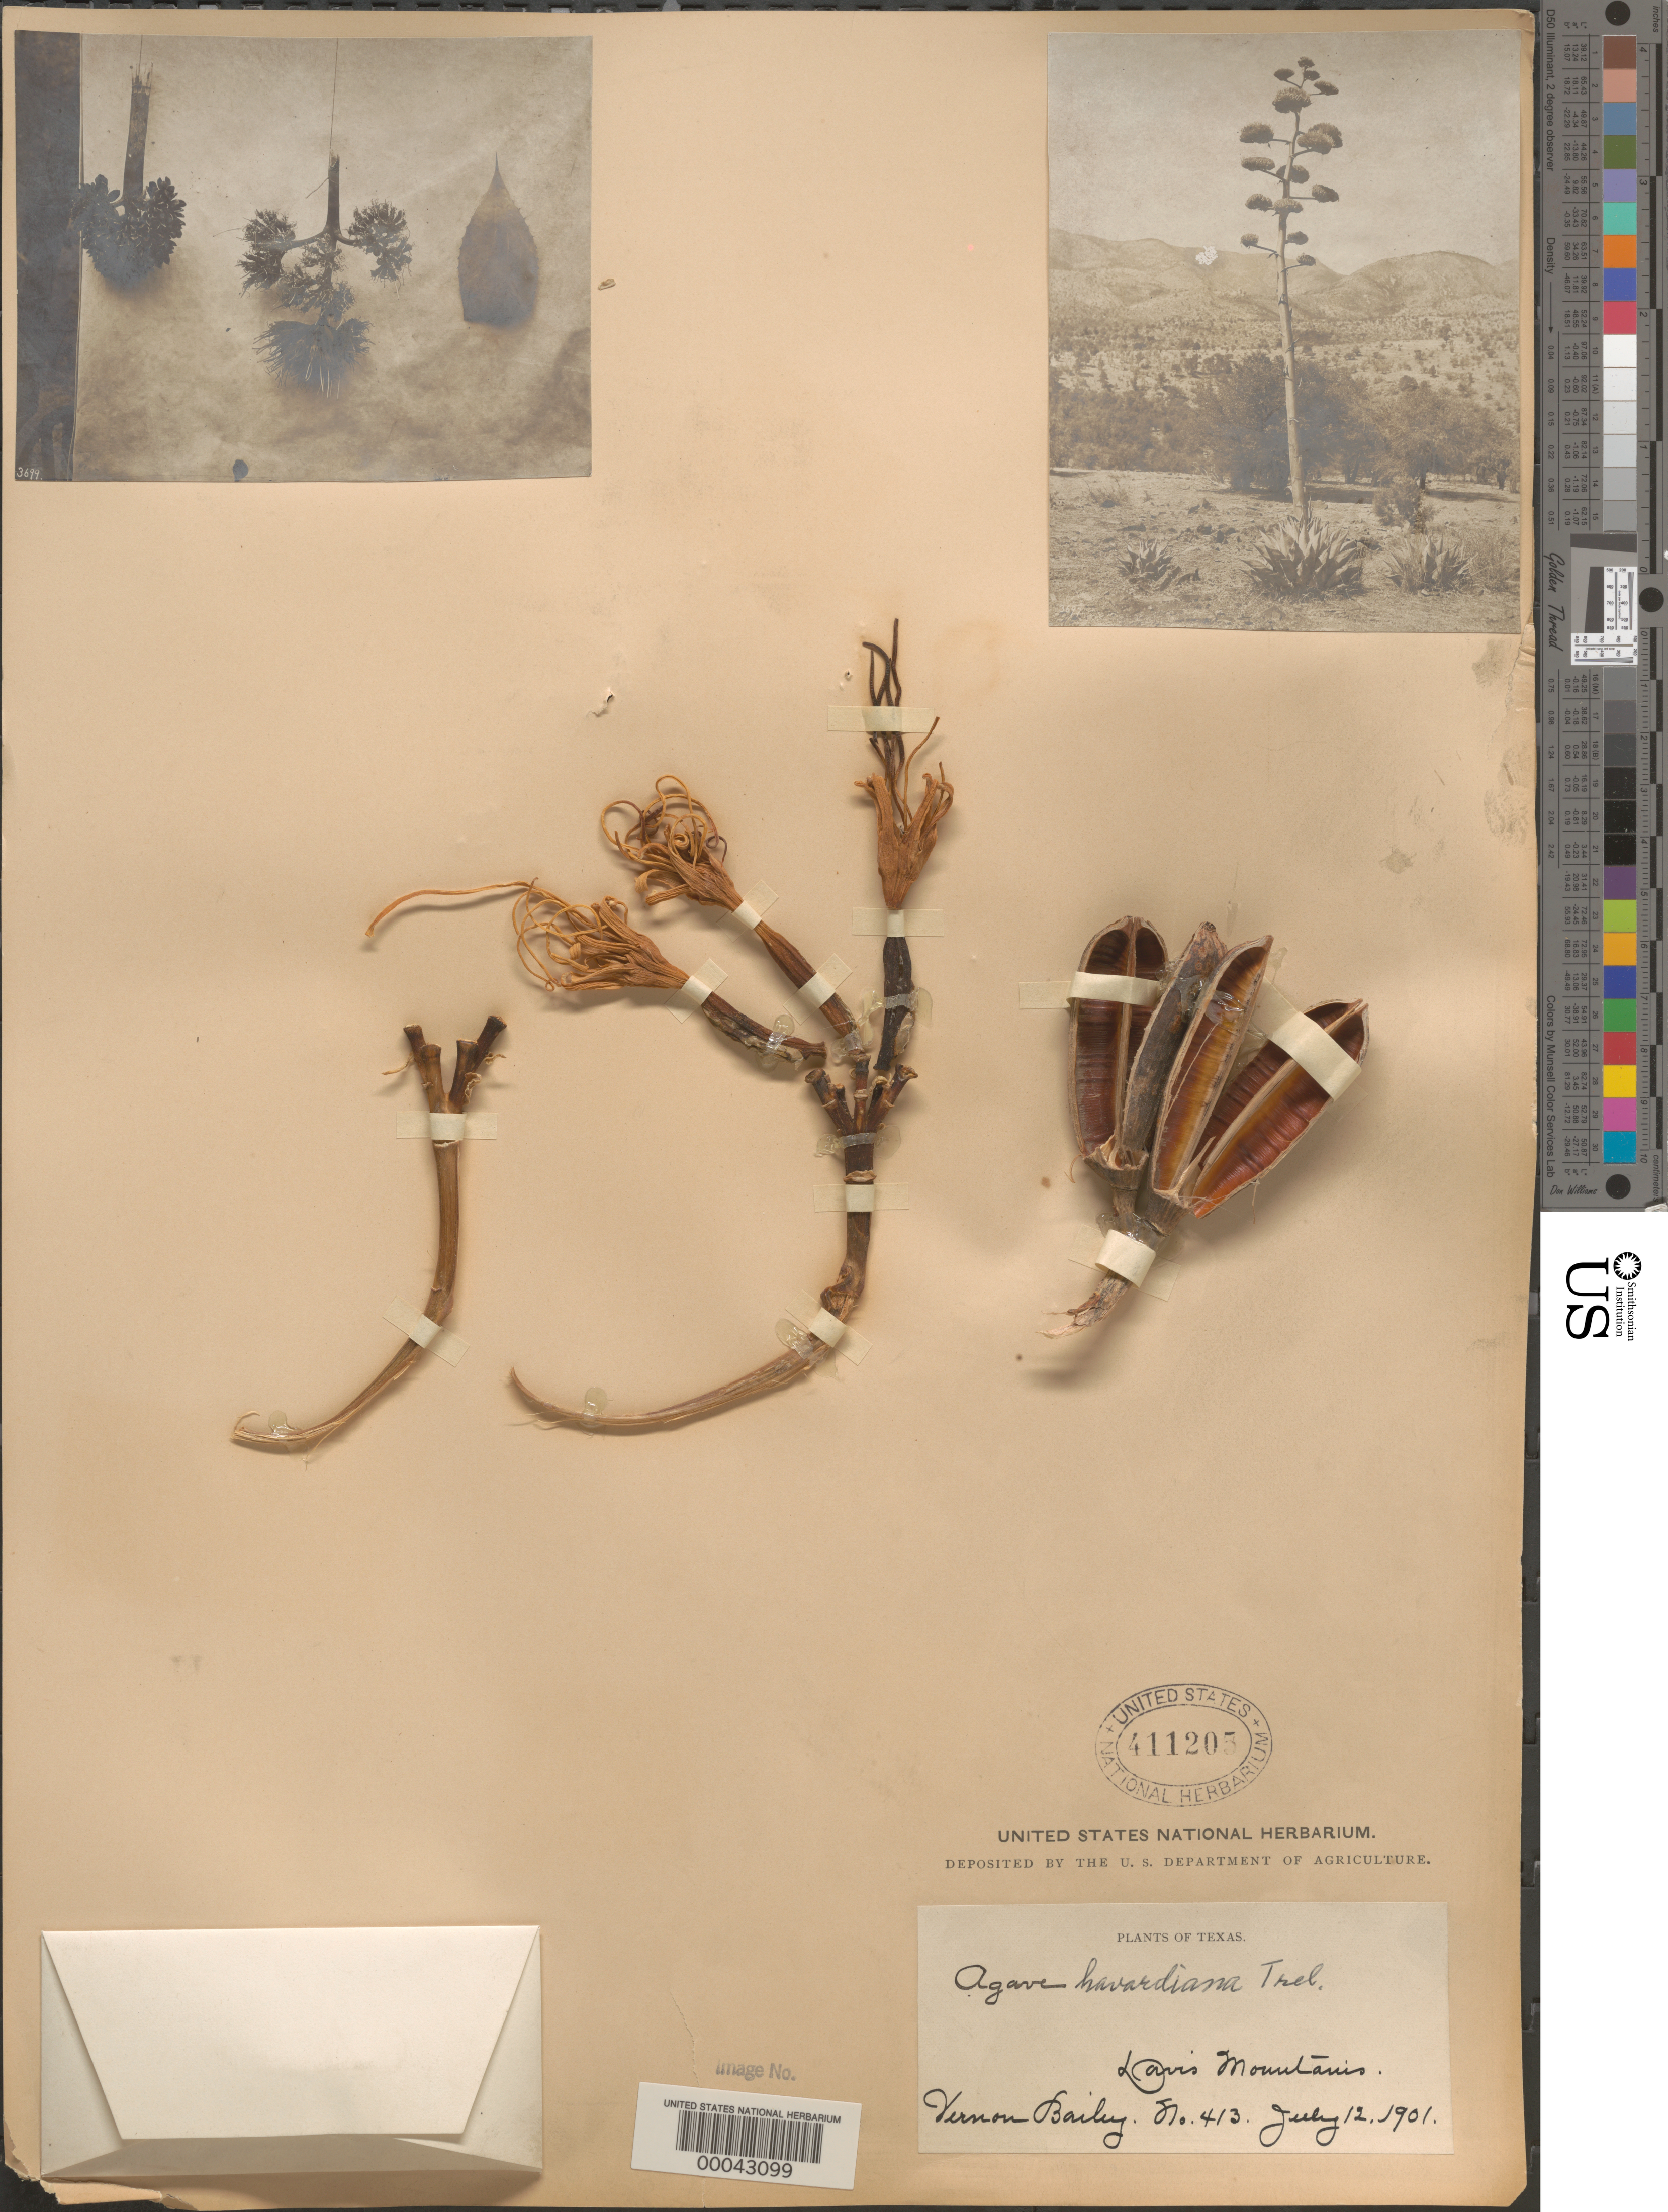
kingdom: Plantae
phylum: Tracheophyta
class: Liliopsida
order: Asparagales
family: Asparagaceae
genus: Agave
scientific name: Agave havardiana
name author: Trel.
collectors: V. O. Bailey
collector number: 413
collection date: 1901-07-12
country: United States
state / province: Texas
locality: Davis Mountains.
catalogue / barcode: US 411205